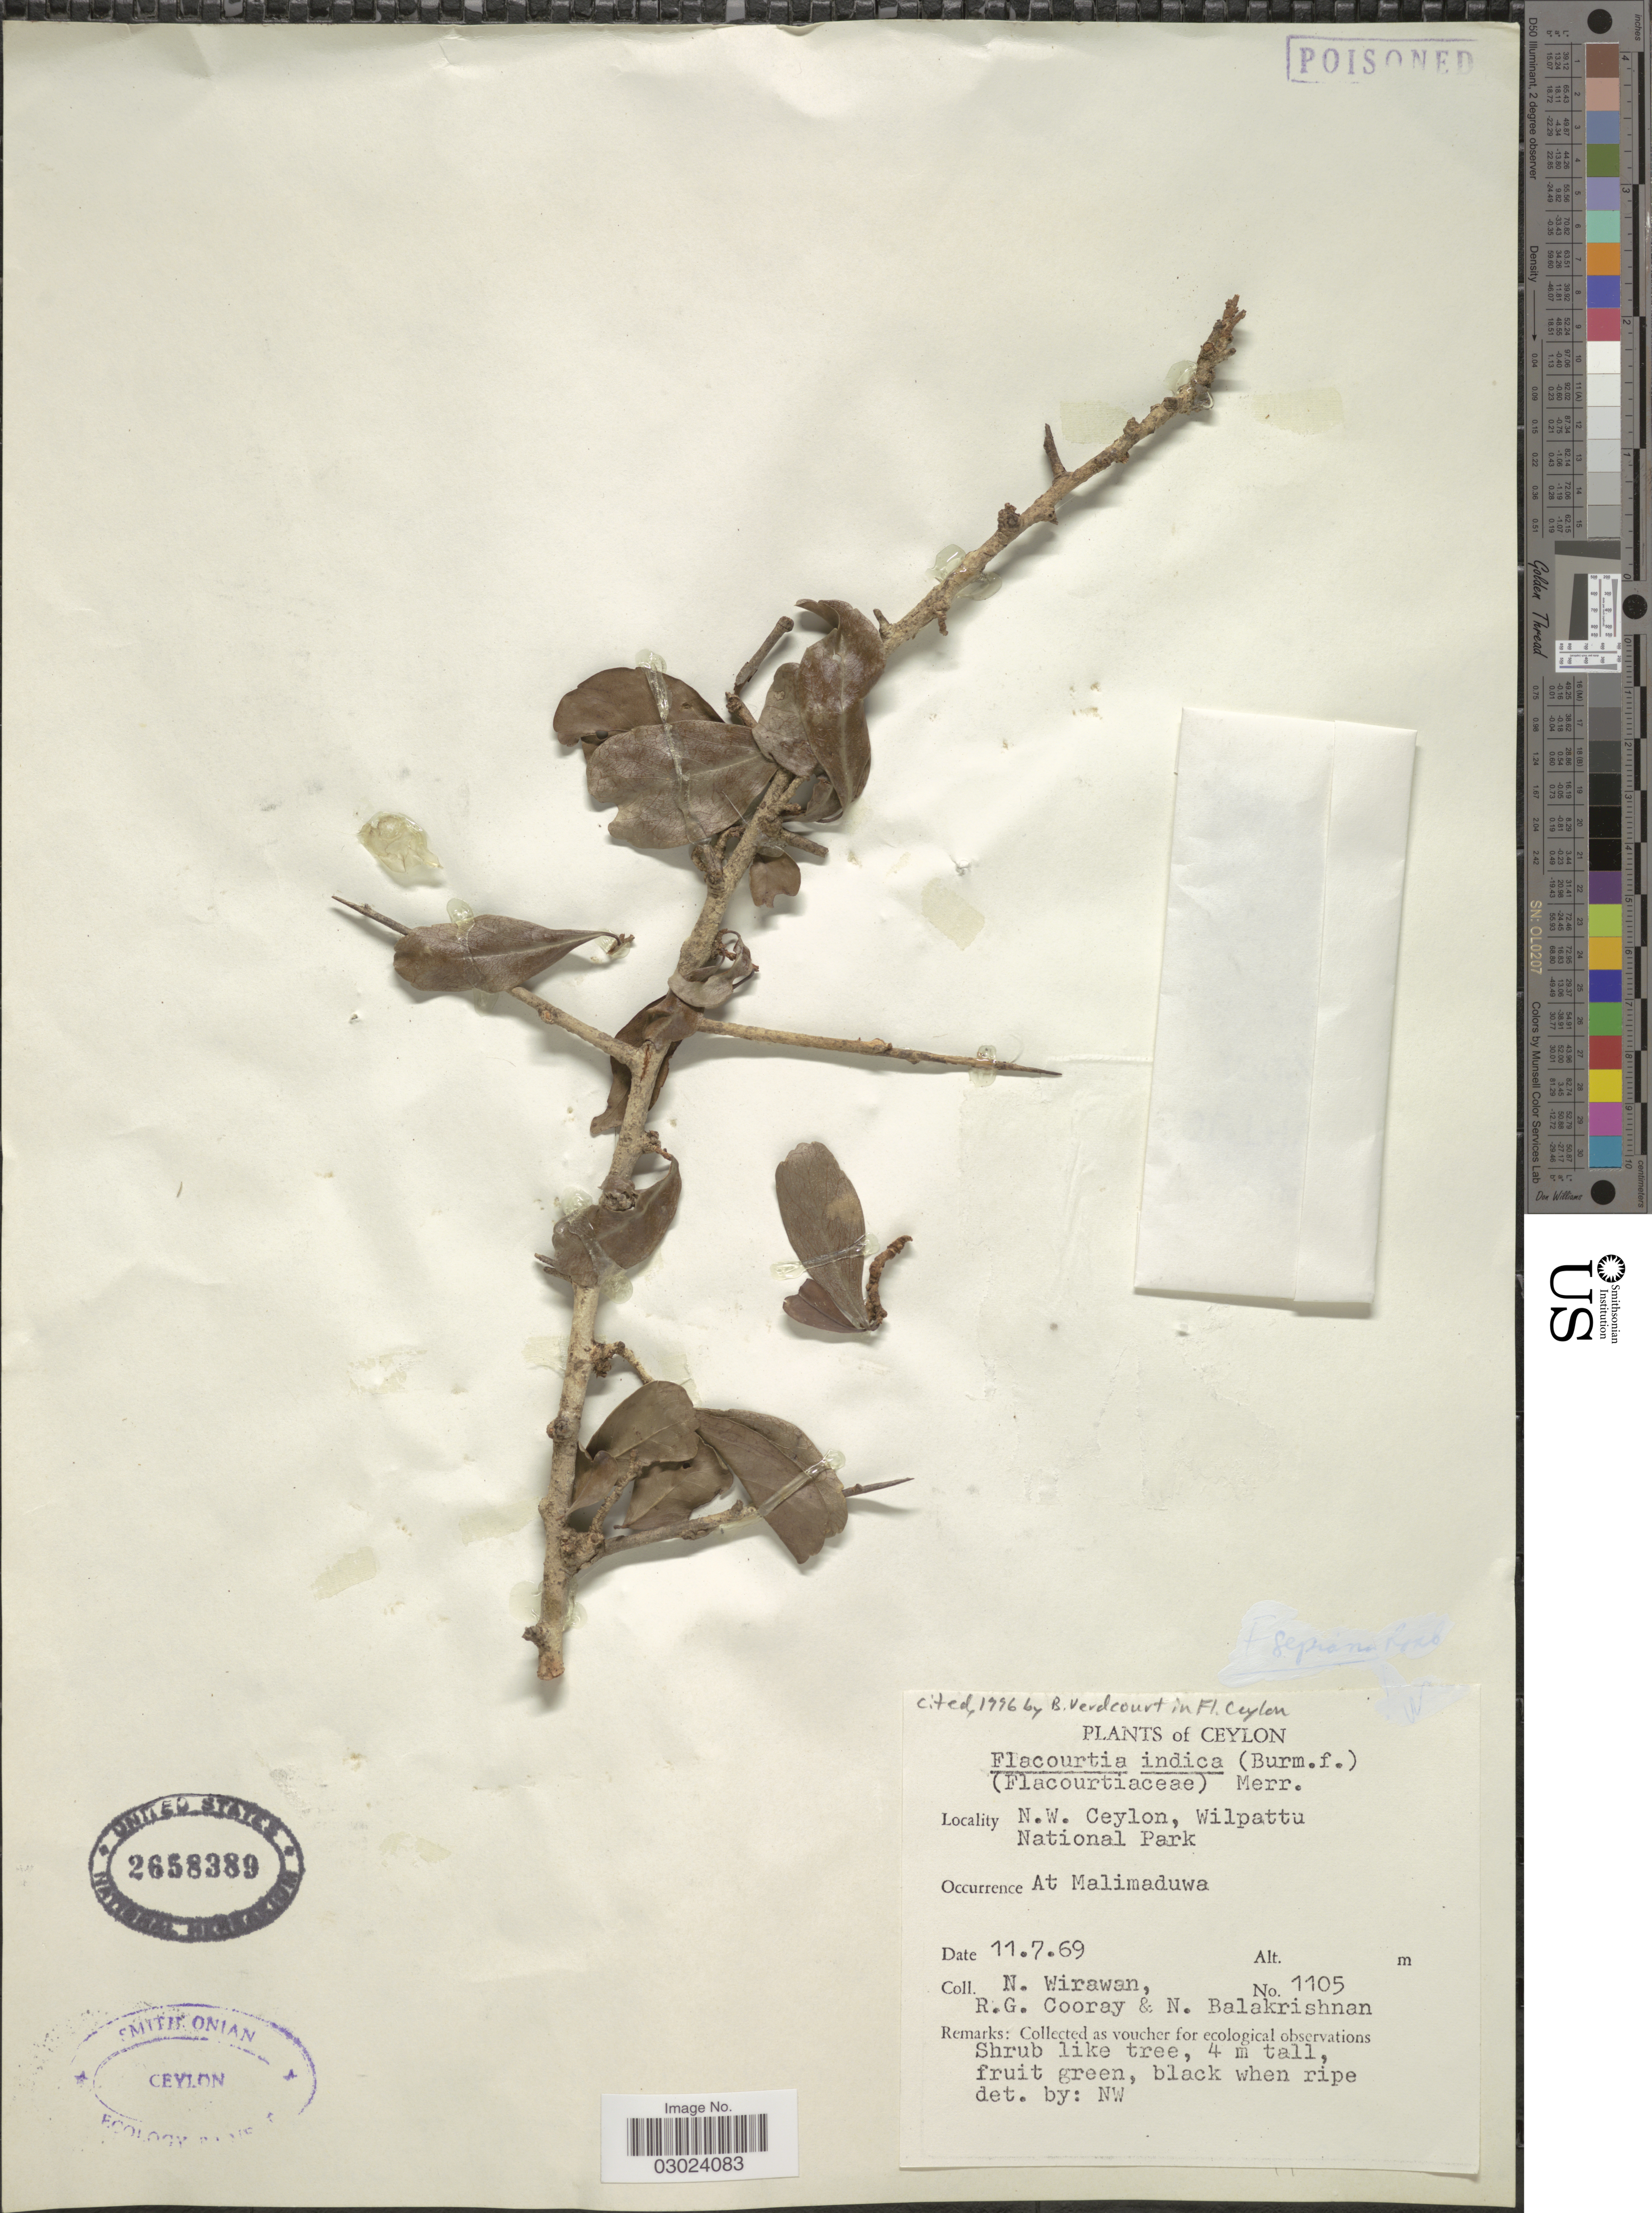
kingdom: Plantae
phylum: Tracheophyta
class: Magnoliopsida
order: Malpighiales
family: Salicaceae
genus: Flacourtia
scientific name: Flacourtia indica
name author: (Burm. f.) Merr.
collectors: N. Wirawan, R. Cooray & N. Balakrishnan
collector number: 1105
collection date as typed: Transcribed d/m/y: 11/7/69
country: Sri Lanka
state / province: North Western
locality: Ceylon. N. W. Ceylon, Wilpattu National Park. At Malimaduwa.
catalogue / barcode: US 2658389